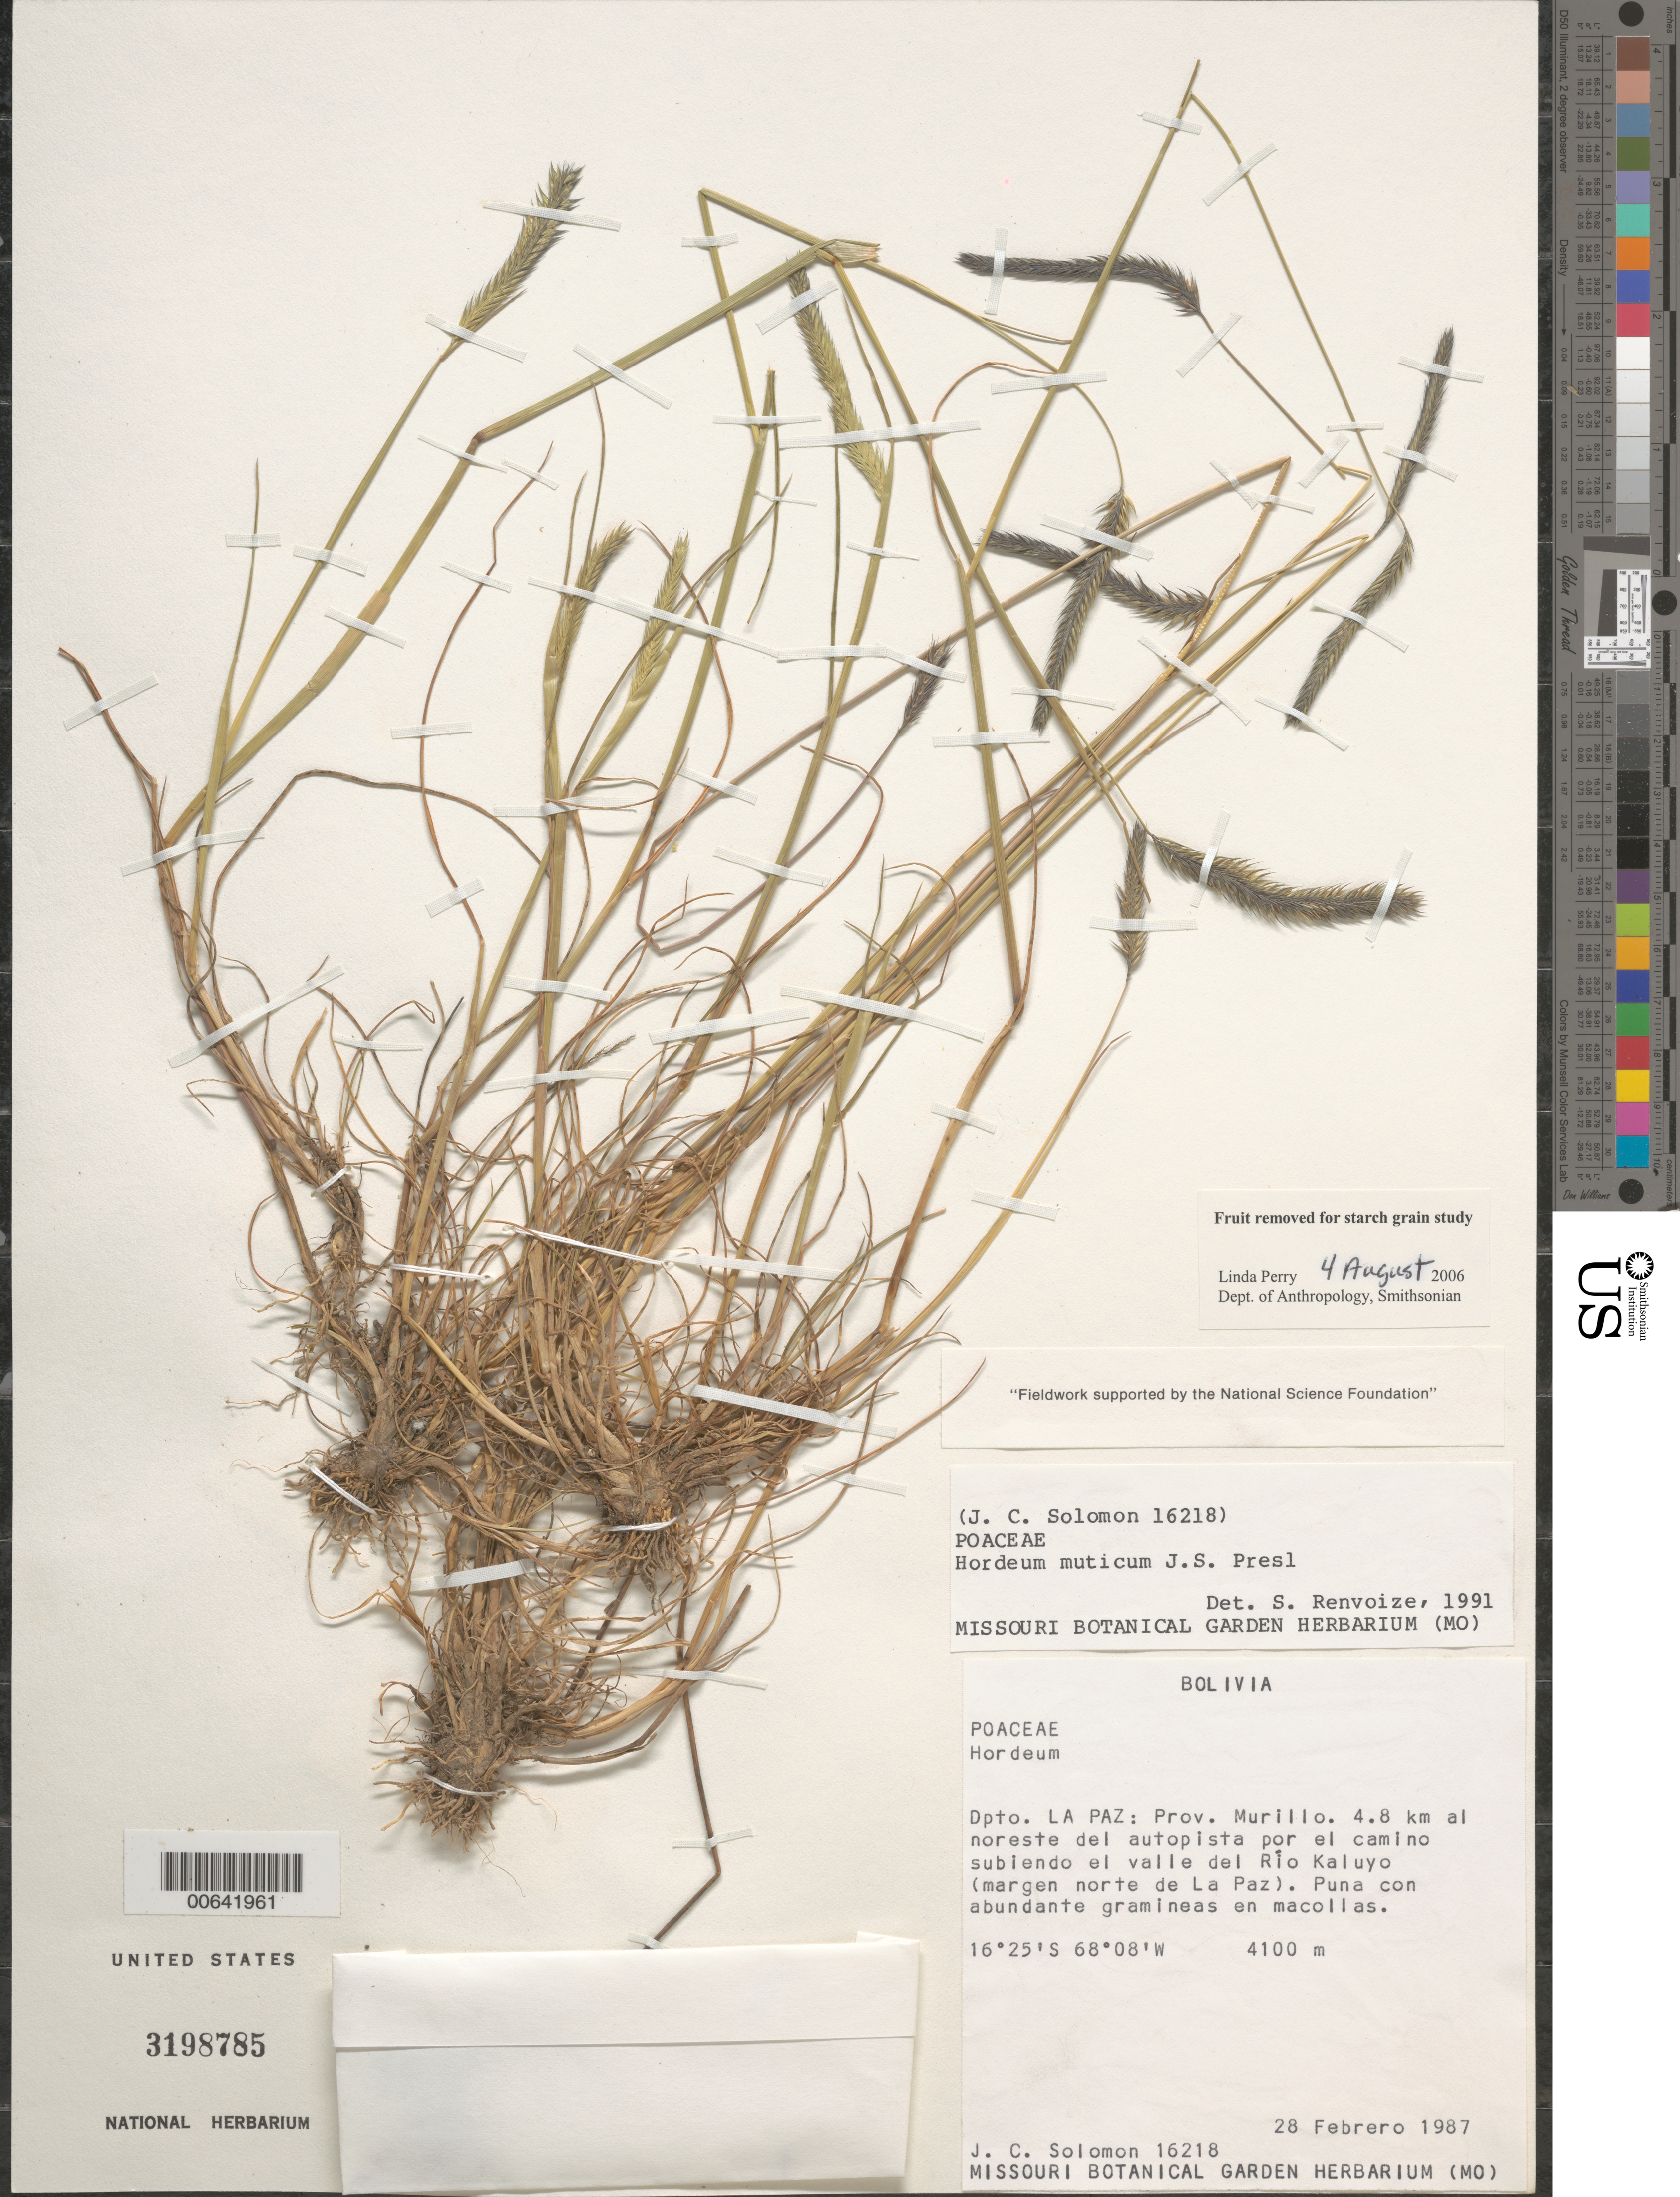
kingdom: Plantae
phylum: Tracheophyta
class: Liliopsida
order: Poales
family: Poaceae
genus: Hordeum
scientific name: Hordeum muticum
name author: J. Presl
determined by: Renvoize, S. A.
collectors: J. N. Rose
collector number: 16218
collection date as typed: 28 Feb 1987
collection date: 1987-02-28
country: Bolivia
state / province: La Paz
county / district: Murillo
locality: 4,8 km al N de la Autopista, subiendo por El Camino a Valle del Río Kaluyo (margen N de La Paz)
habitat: Puna con abundantes gramineas en macollos.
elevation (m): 4100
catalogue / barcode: US 3198785